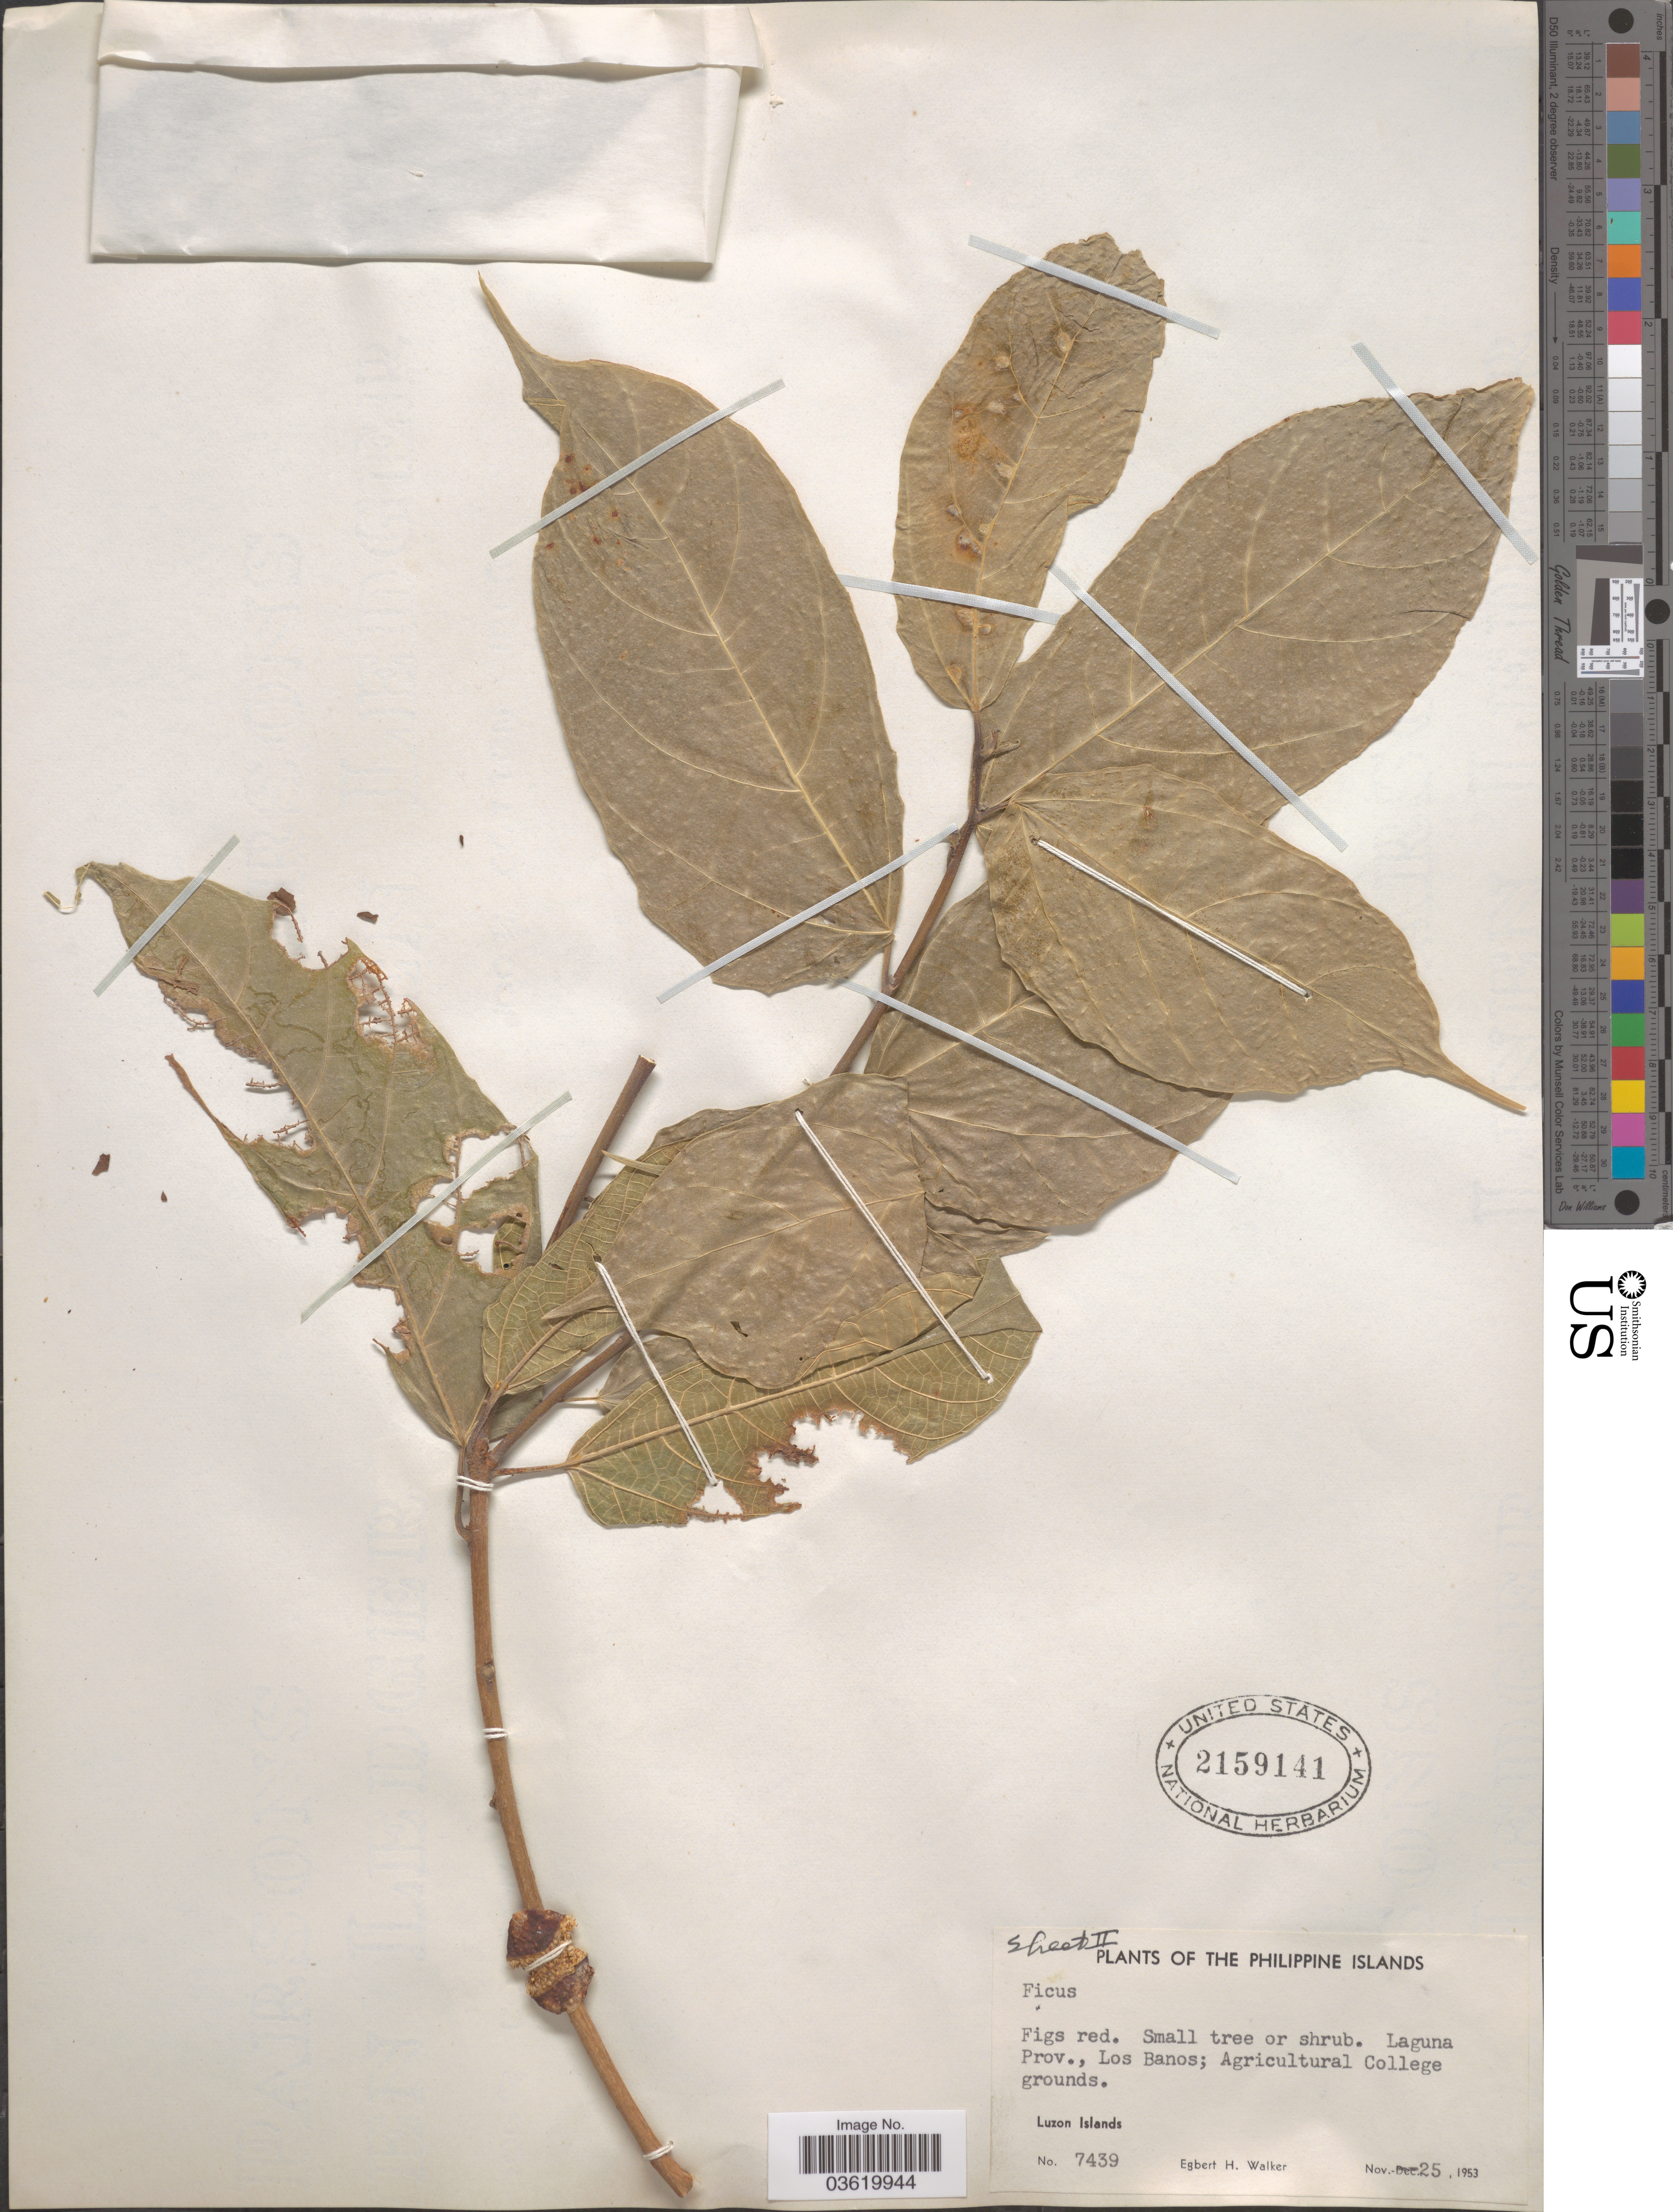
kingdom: Plantae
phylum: Tracheophyta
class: Magnoliopsida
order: Rosales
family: Moraceae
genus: Ficus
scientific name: Ficus sp.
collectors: E. H. Walker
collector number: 7439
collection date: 1953-11-25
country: Philippines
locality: Philippine Islands. Laguna Prov., Los Banos; Agricultural College grounds. Luzon Islands.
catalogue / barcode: US 2159141